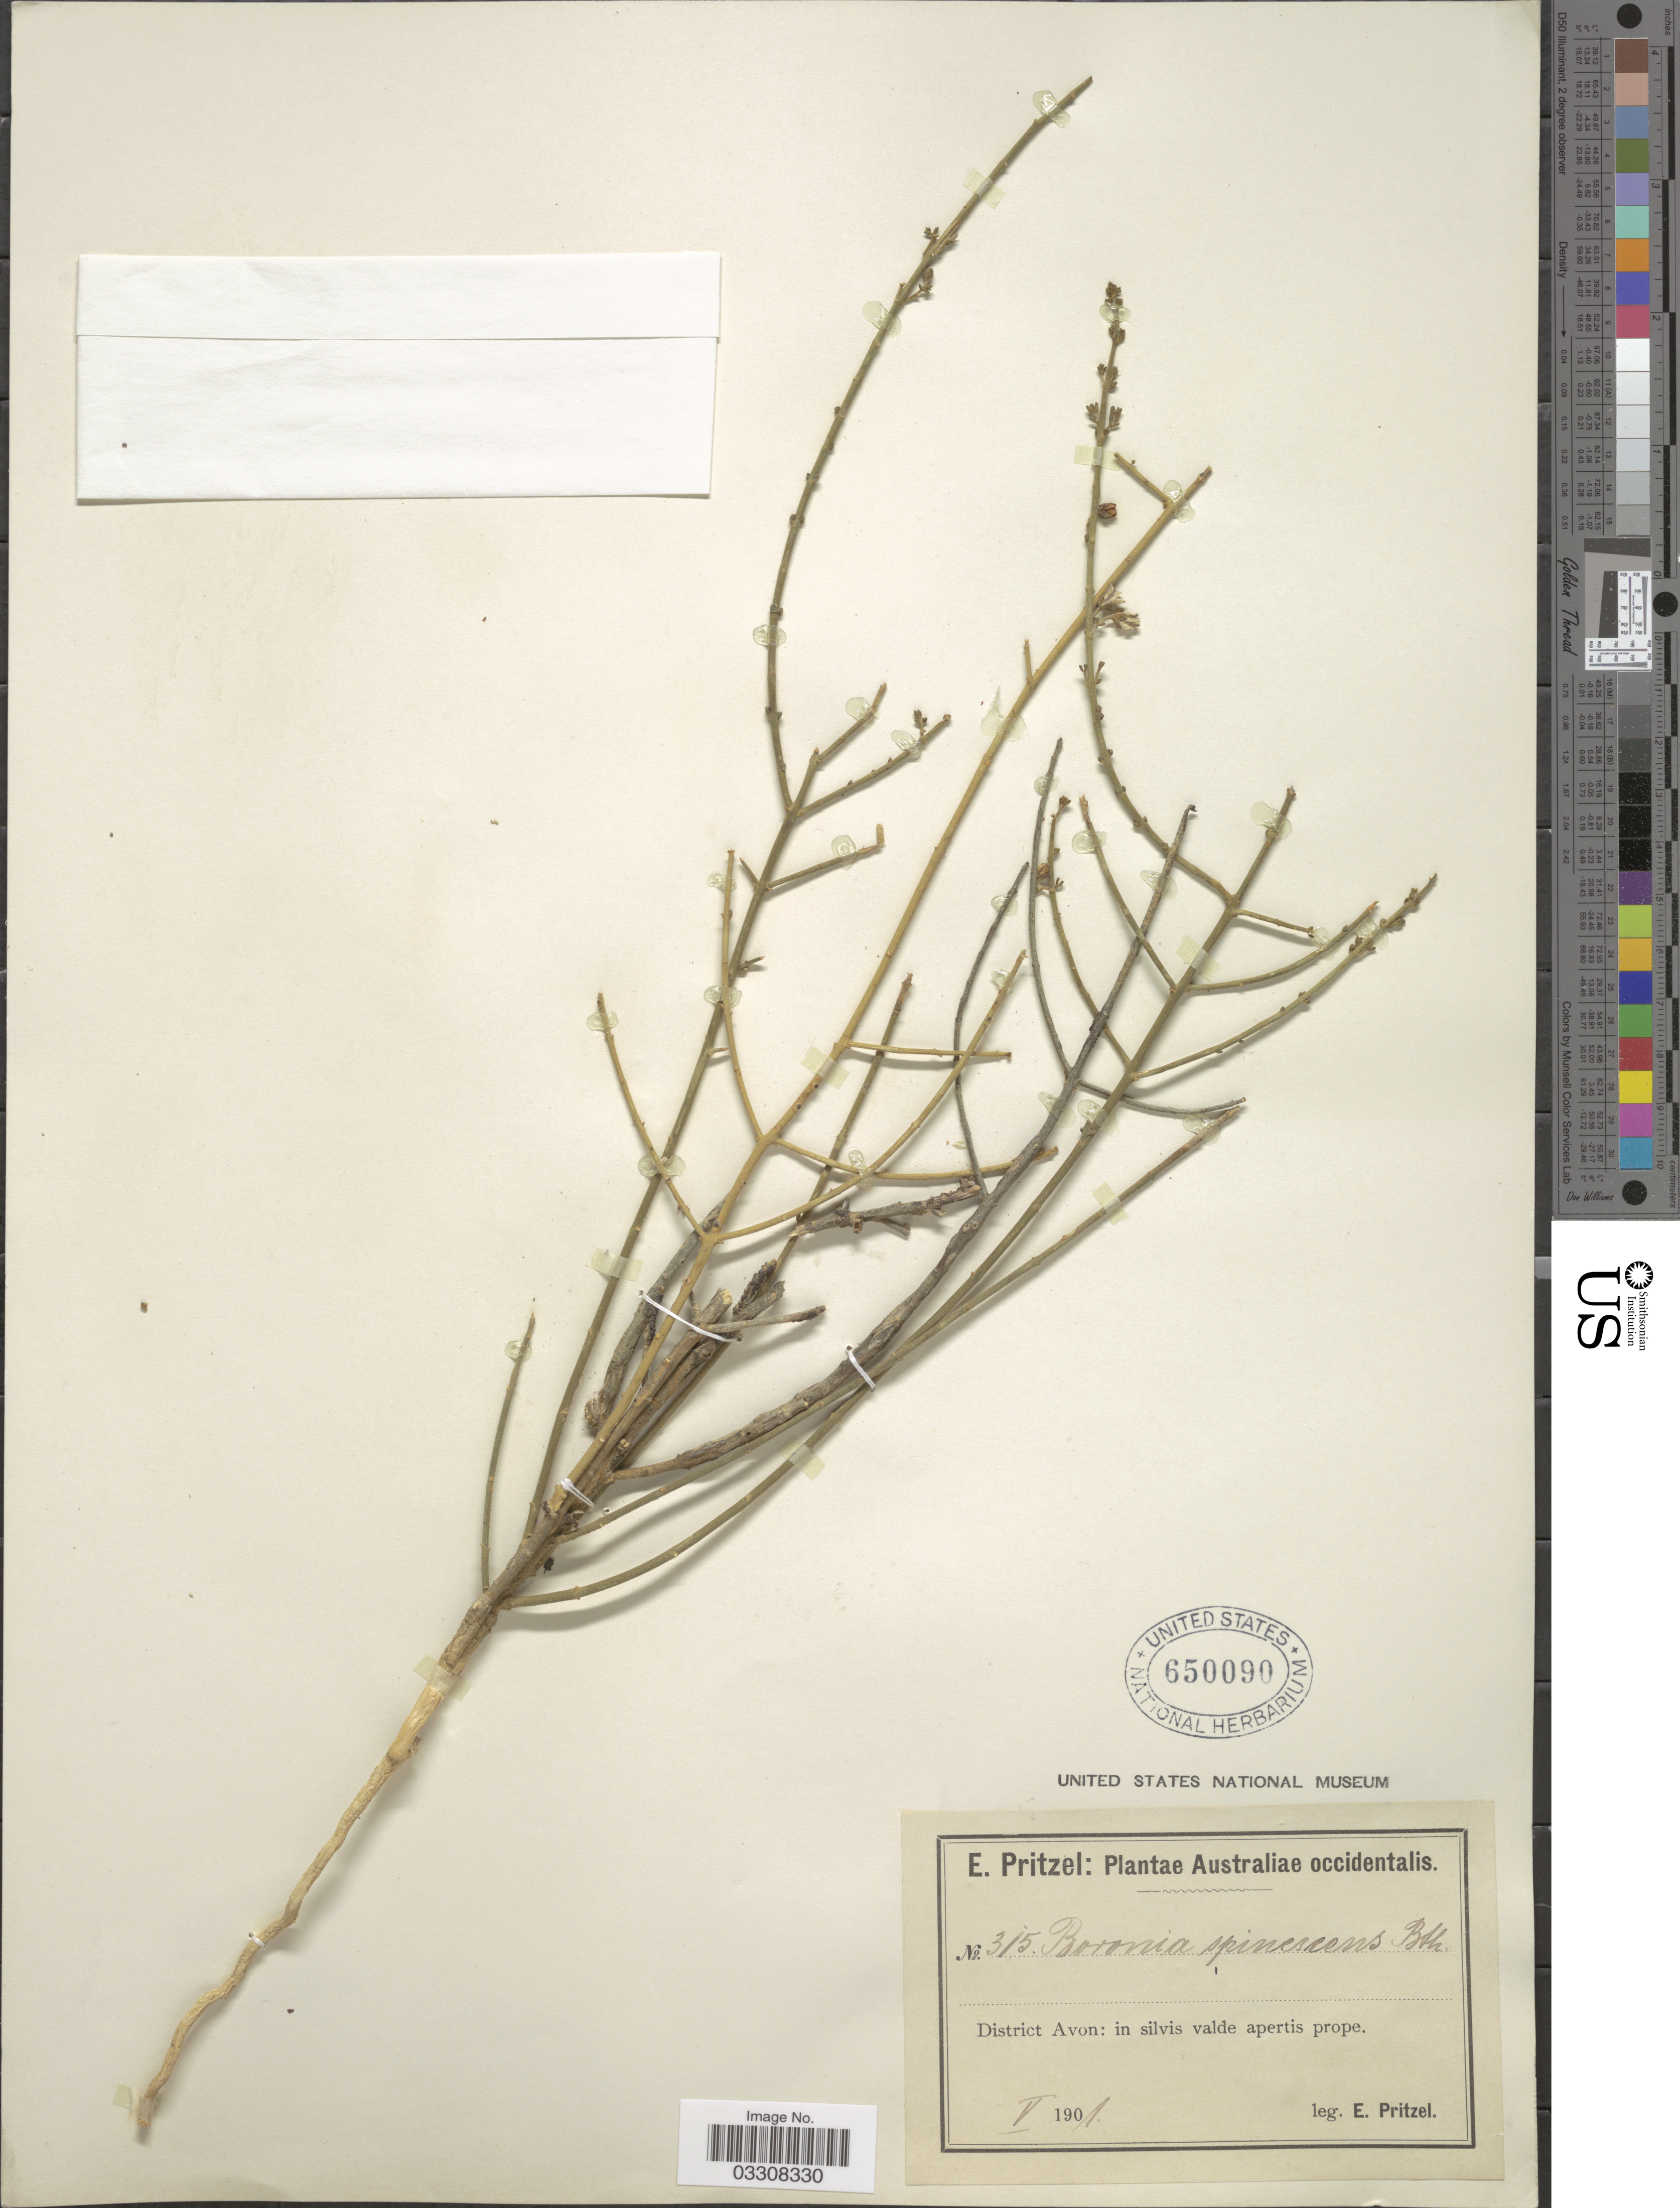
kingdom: Plantae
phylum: Tracheophyta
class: Magnoliopsida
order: Sapindales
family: Rutaceae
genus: Boronia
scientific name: Boronia spinescens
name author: Benth.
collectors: E. G. Pritzel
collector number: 315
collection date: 1901-05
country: Australia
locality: Australia occidentalis. District Avon: in silvis vale apertis prope.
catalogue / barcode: US 650090